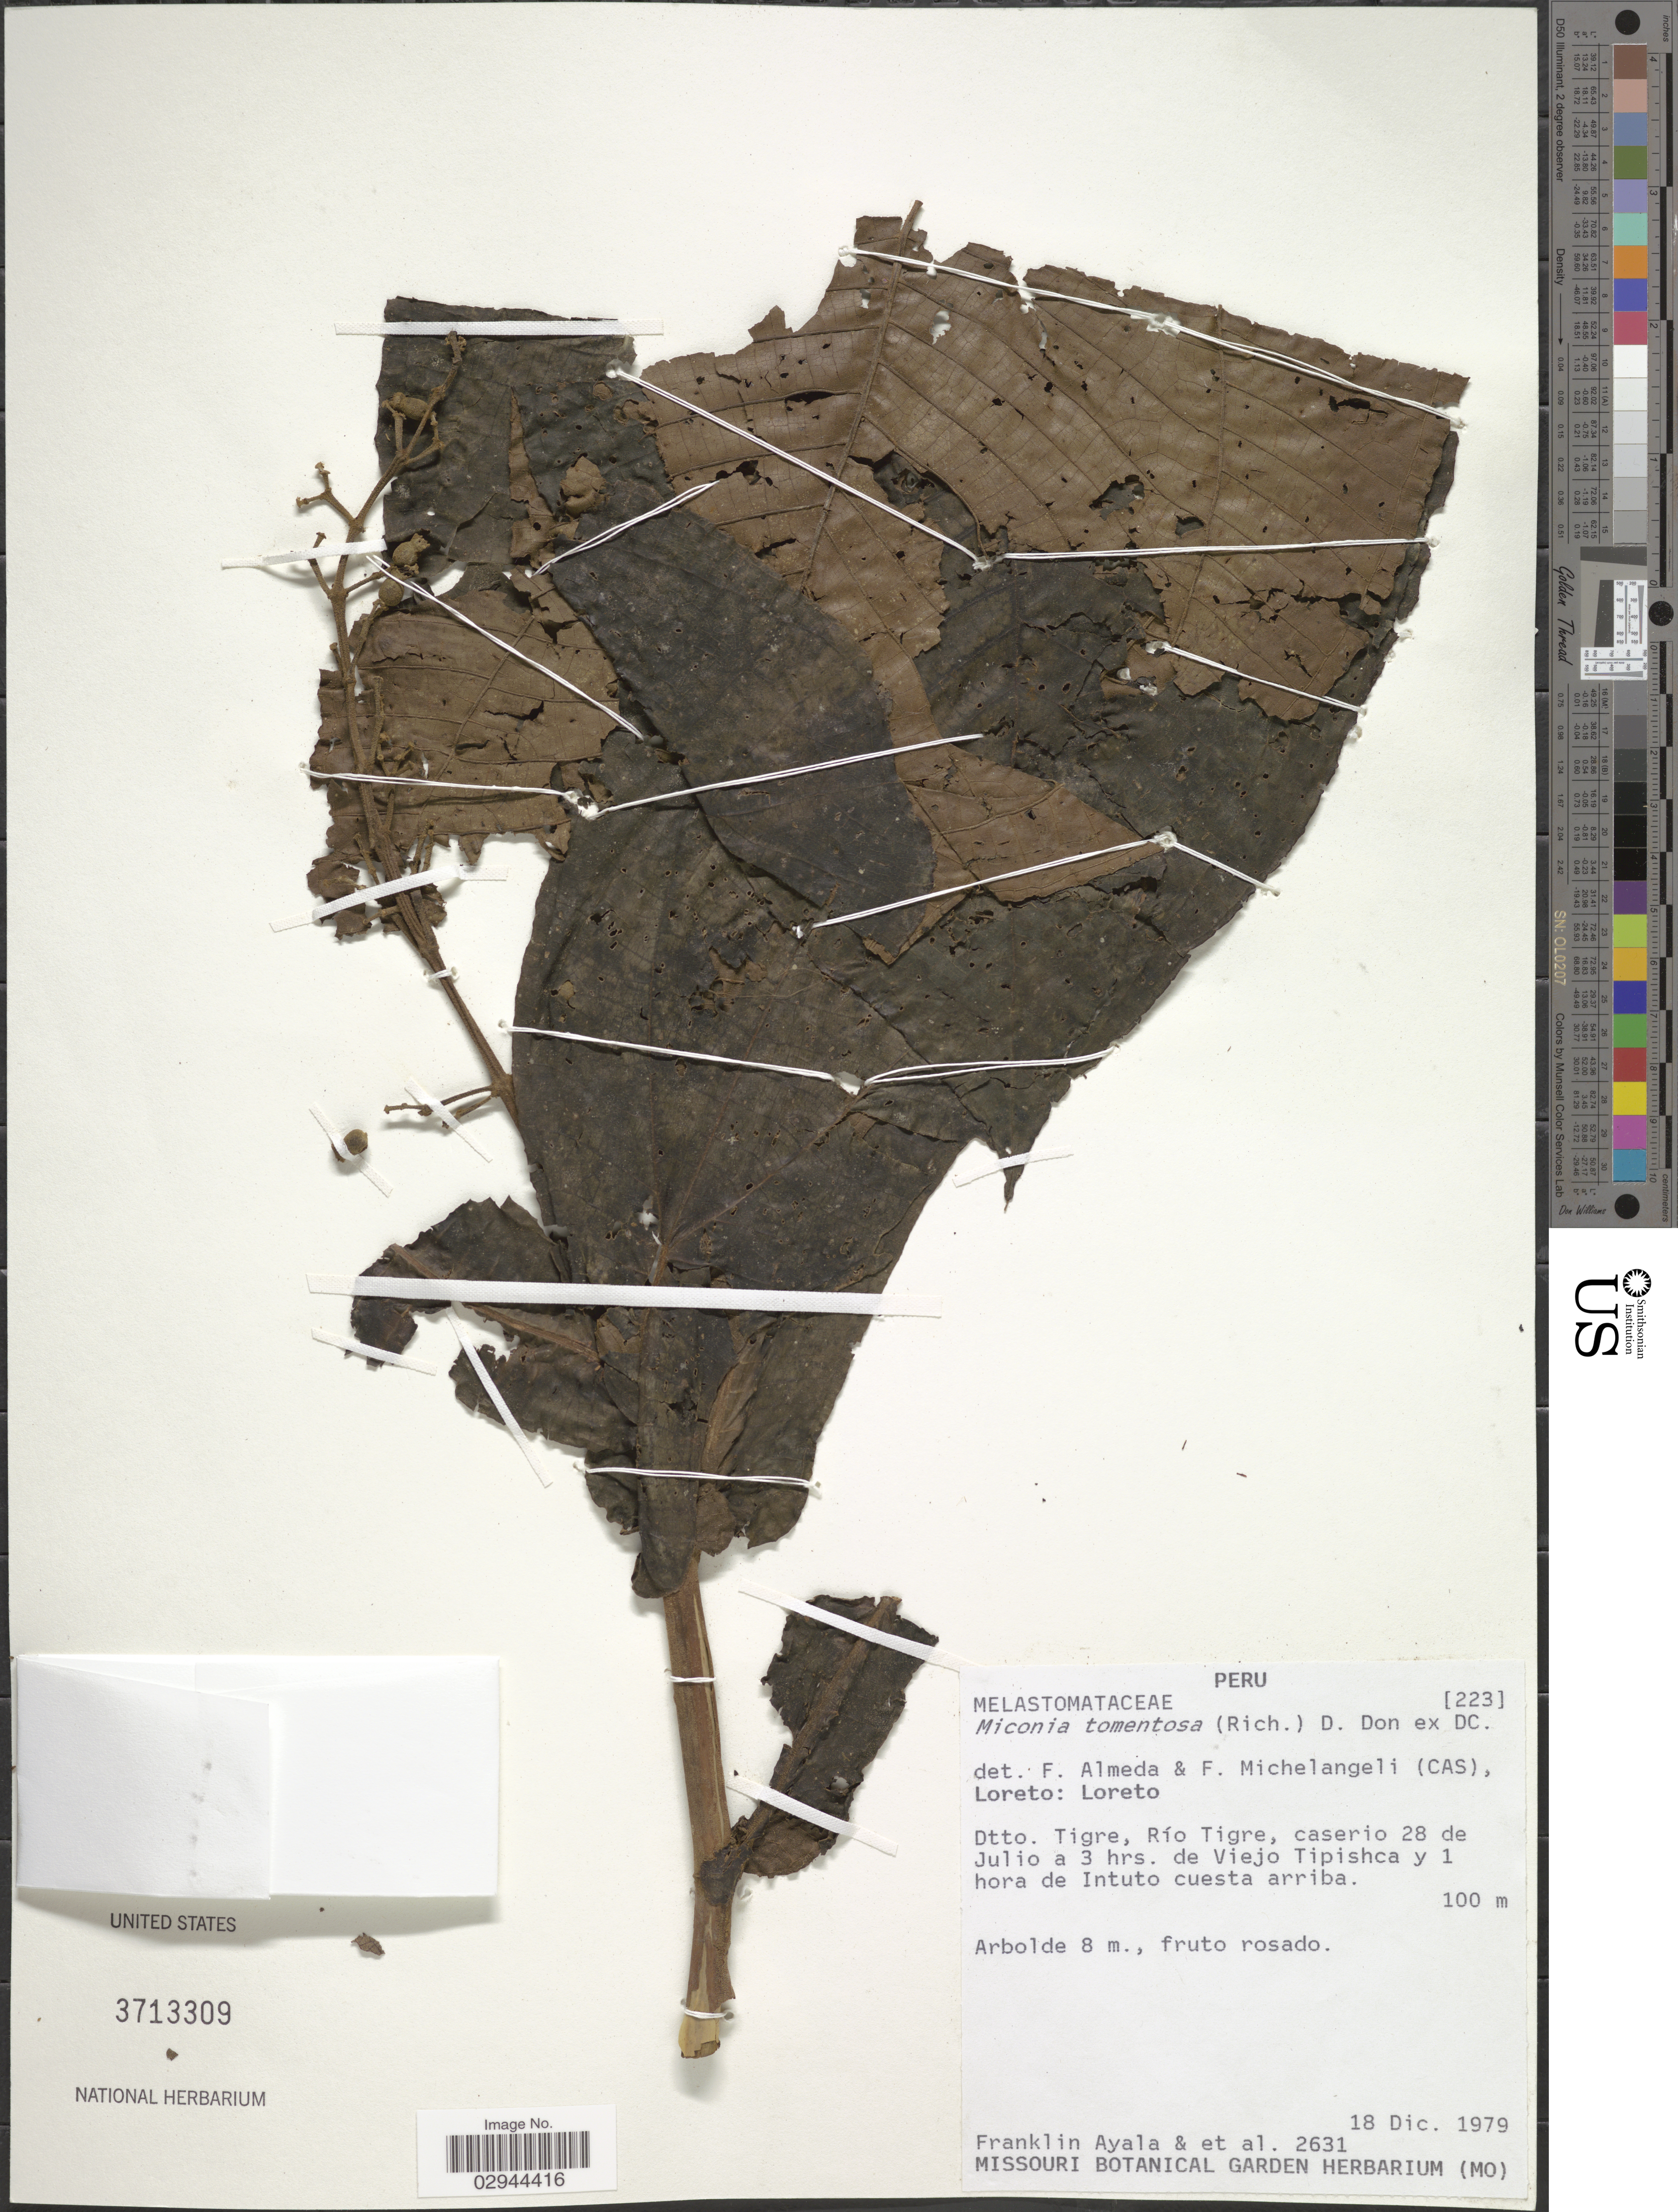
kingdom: Plantae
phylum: Tracheophyta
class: Magnoliopsida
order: Myrtales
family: Melastomataceae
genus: Miconia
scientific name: Miconia tomentosa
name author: (Rich.) D. Don ex DC.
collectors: F. Ayala F. & et al.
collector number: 2631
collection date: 1979-12-18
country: Peru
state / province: Loreto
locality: Dtto. Tigre, Río Tigre, caserio 28 de Julio a 3 hrs. de Viejo Tipishca y 1 hora de Intuto cuesta arriba.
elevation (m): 100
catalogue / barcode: US 3713309